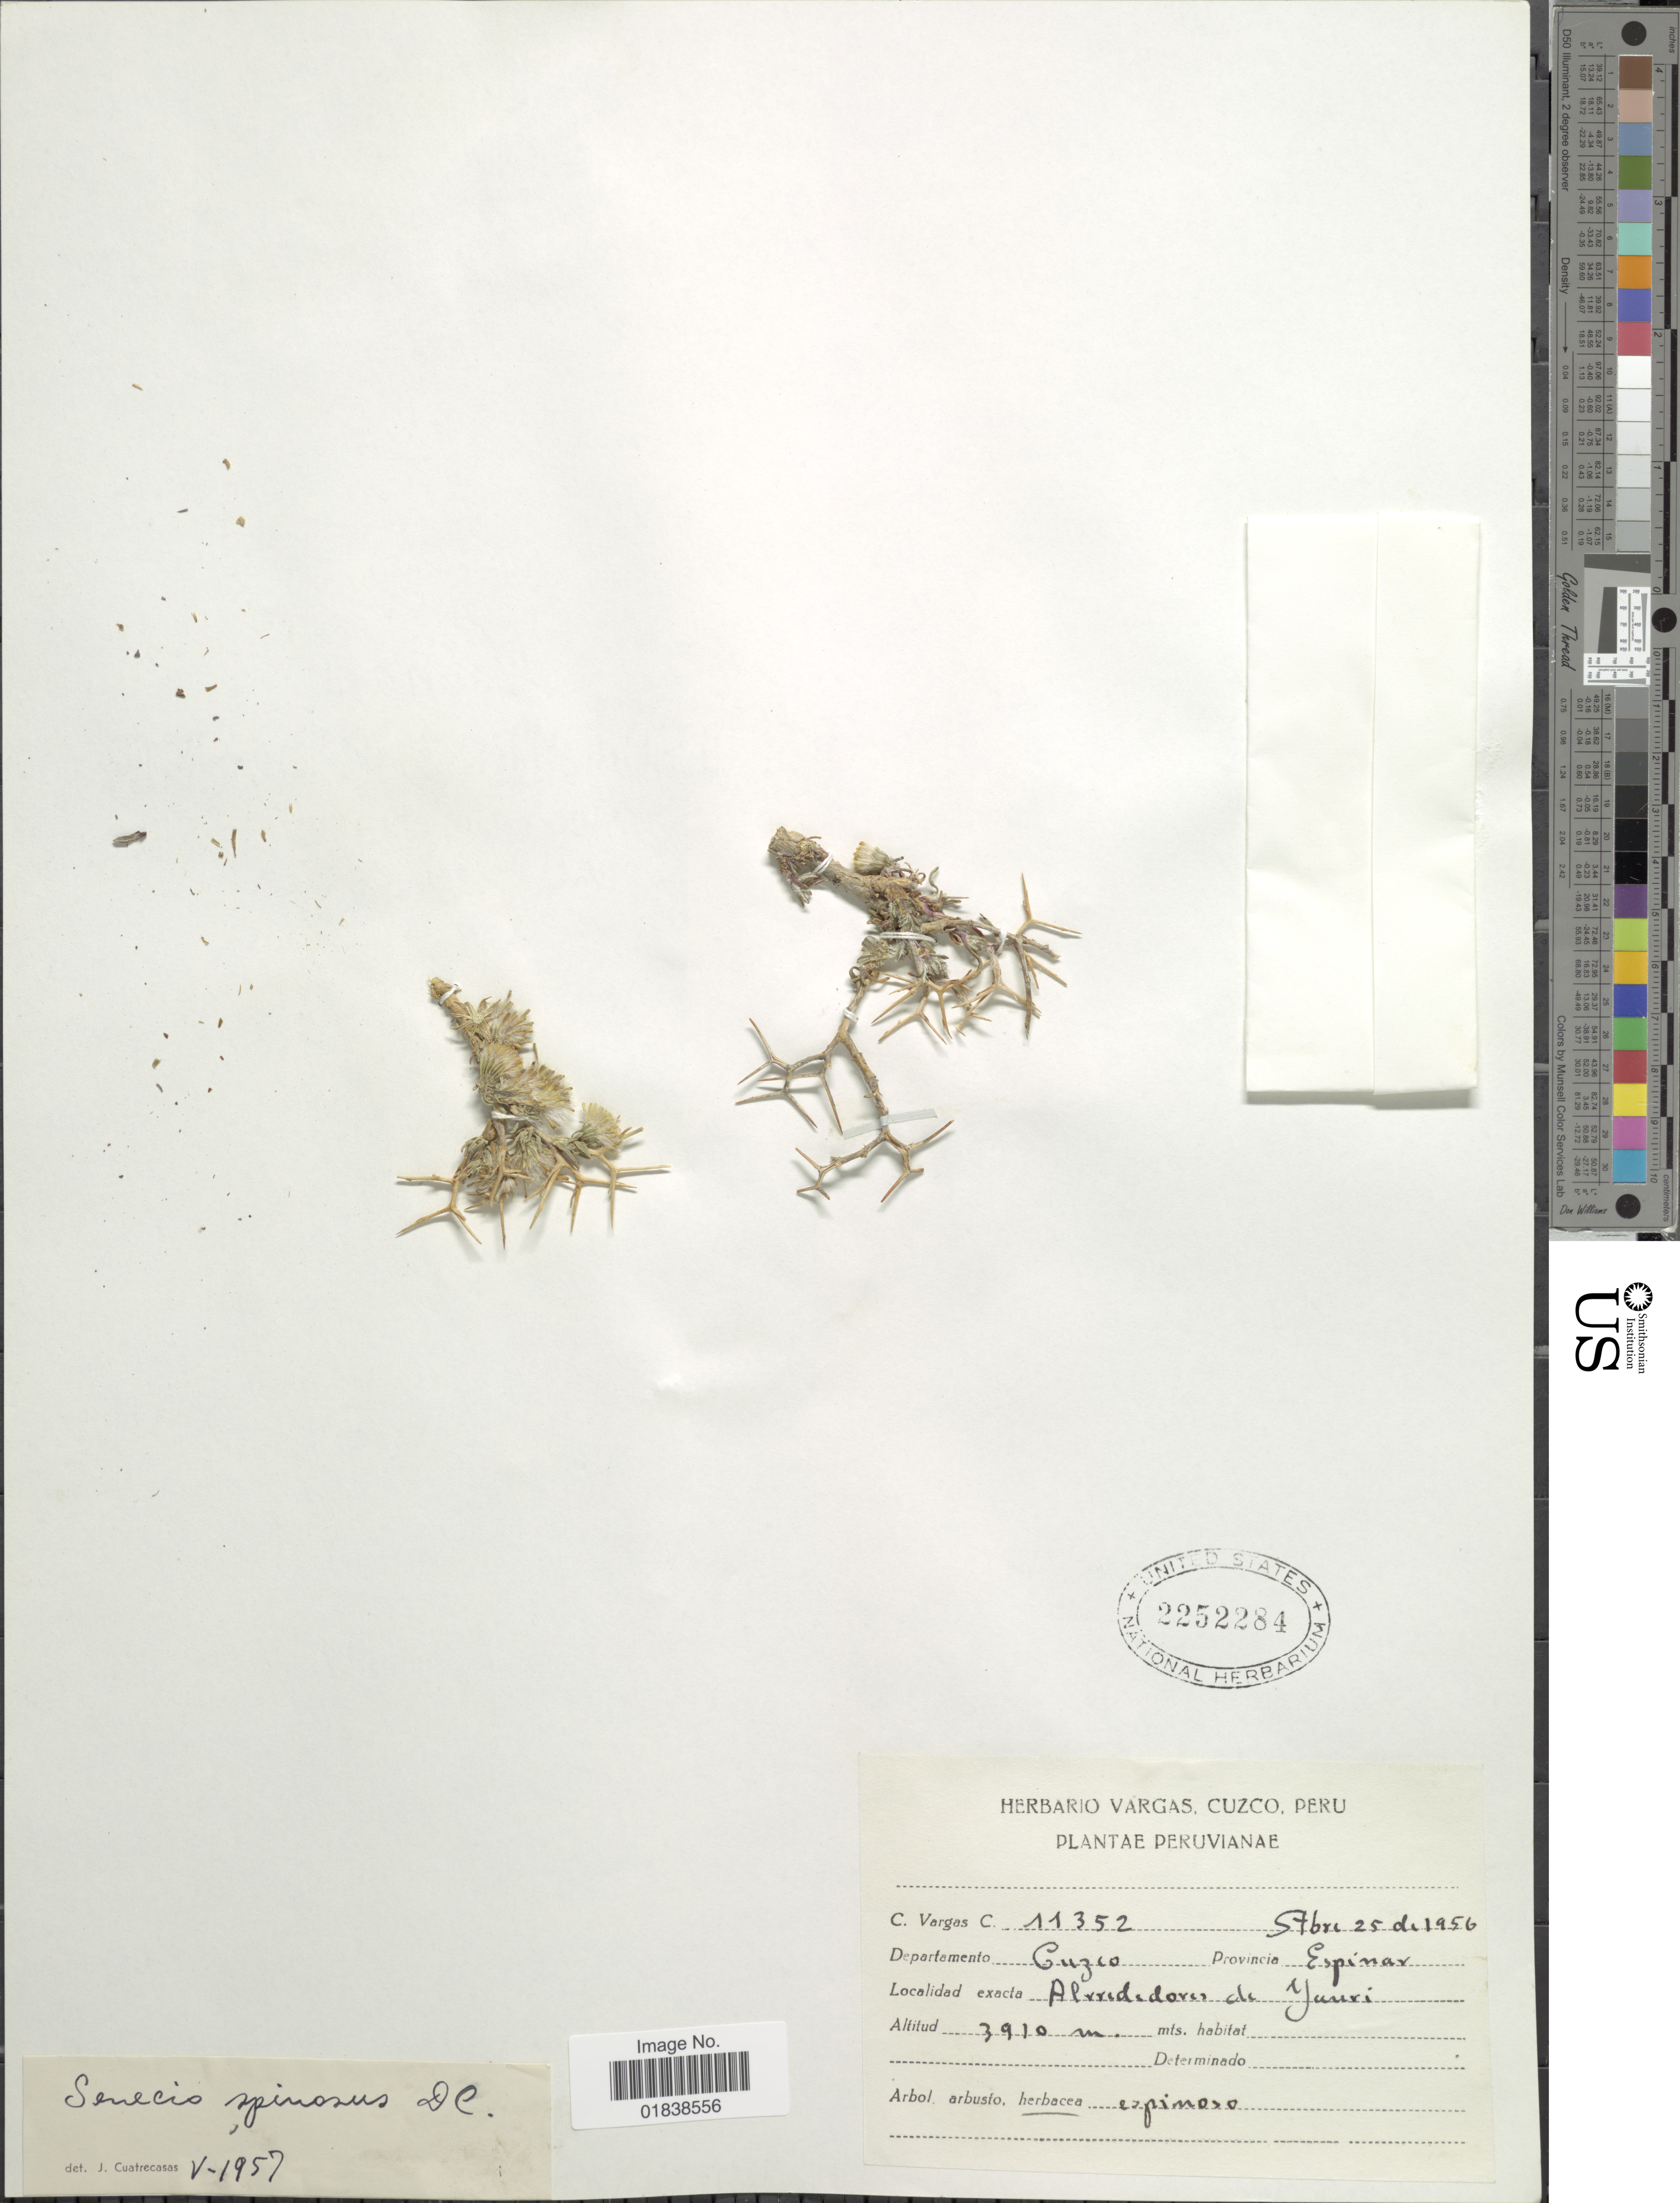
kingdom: Plantae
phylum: Tracheophyta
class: Magnoliopsida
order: Asterales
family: Asteraceae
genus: Senecio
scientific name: Senecio spinosus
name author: DC.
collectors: C. Vargas Calderón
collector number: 11352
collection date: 1956-09-25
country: Peru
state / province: Cusco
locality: Provincia Espinar, alrrededores de Yauri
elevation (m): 3910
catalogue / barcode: US 2252284